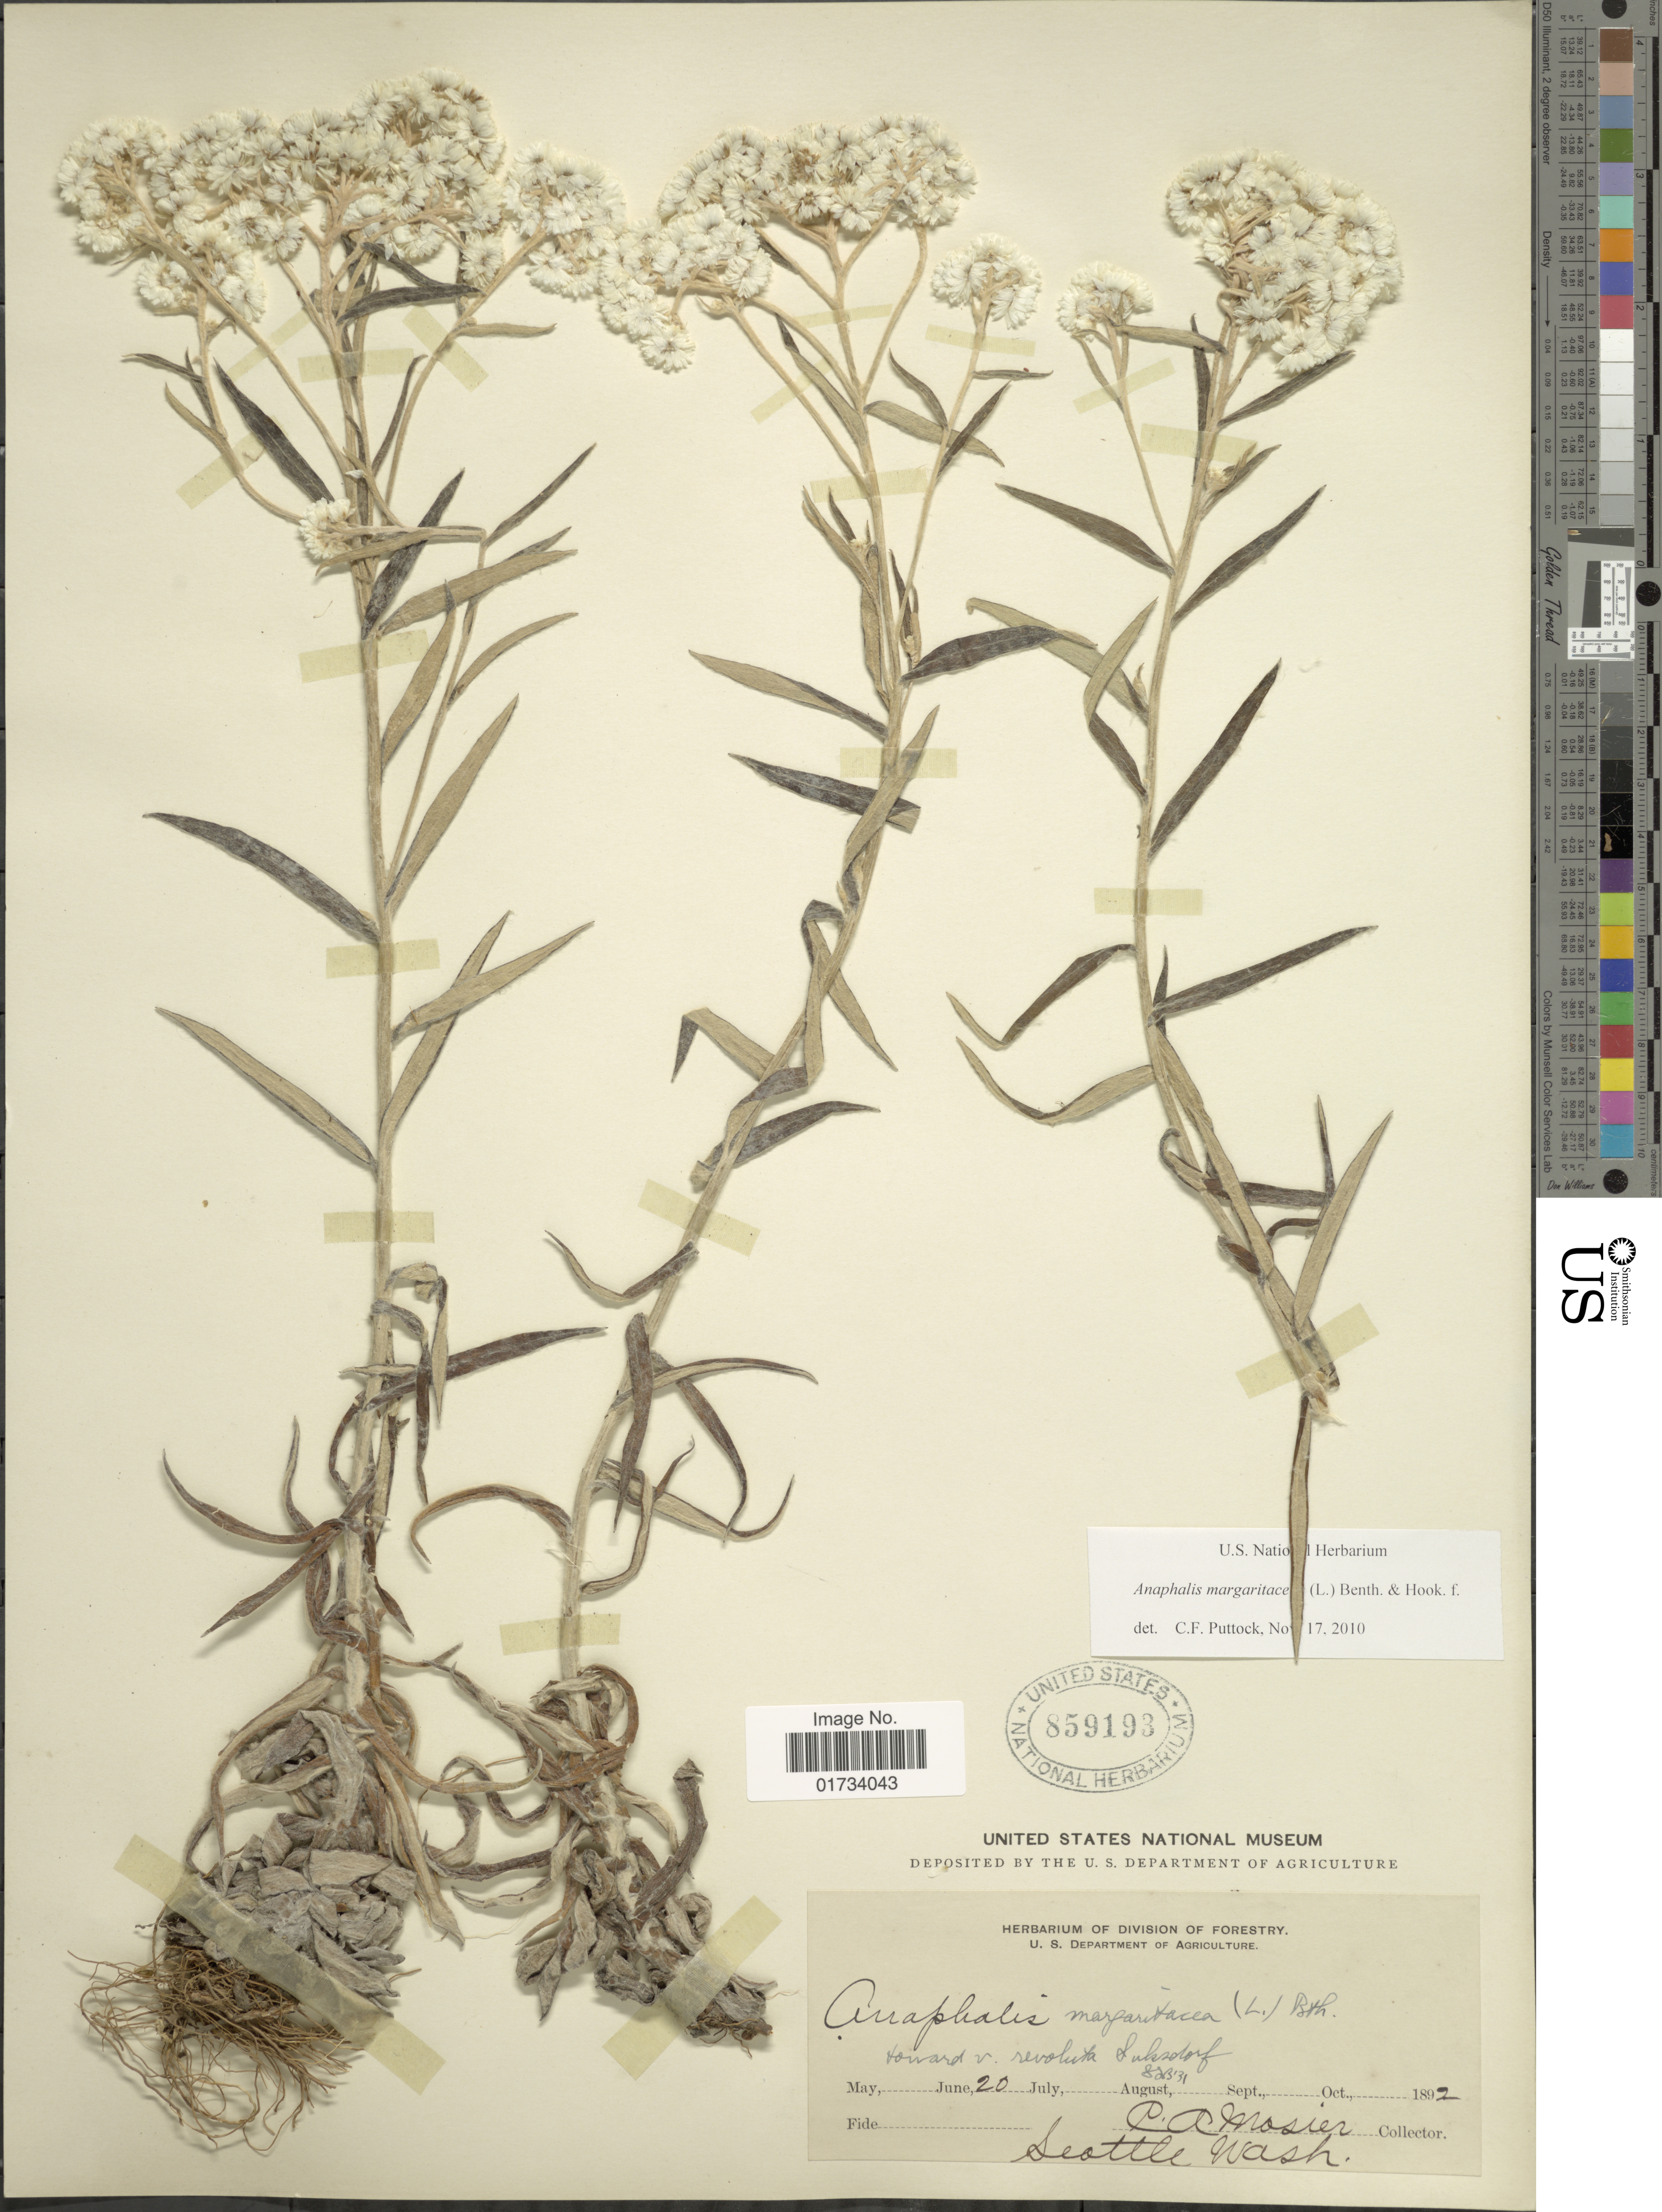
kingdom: Plantae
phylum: Tracheophyta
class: Magnoliopsida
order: Asterales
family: Asteraceae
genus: Anaphalis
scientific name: Anaphalis margaritacea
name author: (L.) Benth. & Hook. f.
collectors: C. A. Mosier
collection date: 1892-07-20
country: United States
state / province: Washington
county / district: King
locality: Seattle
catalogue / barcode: US 859193